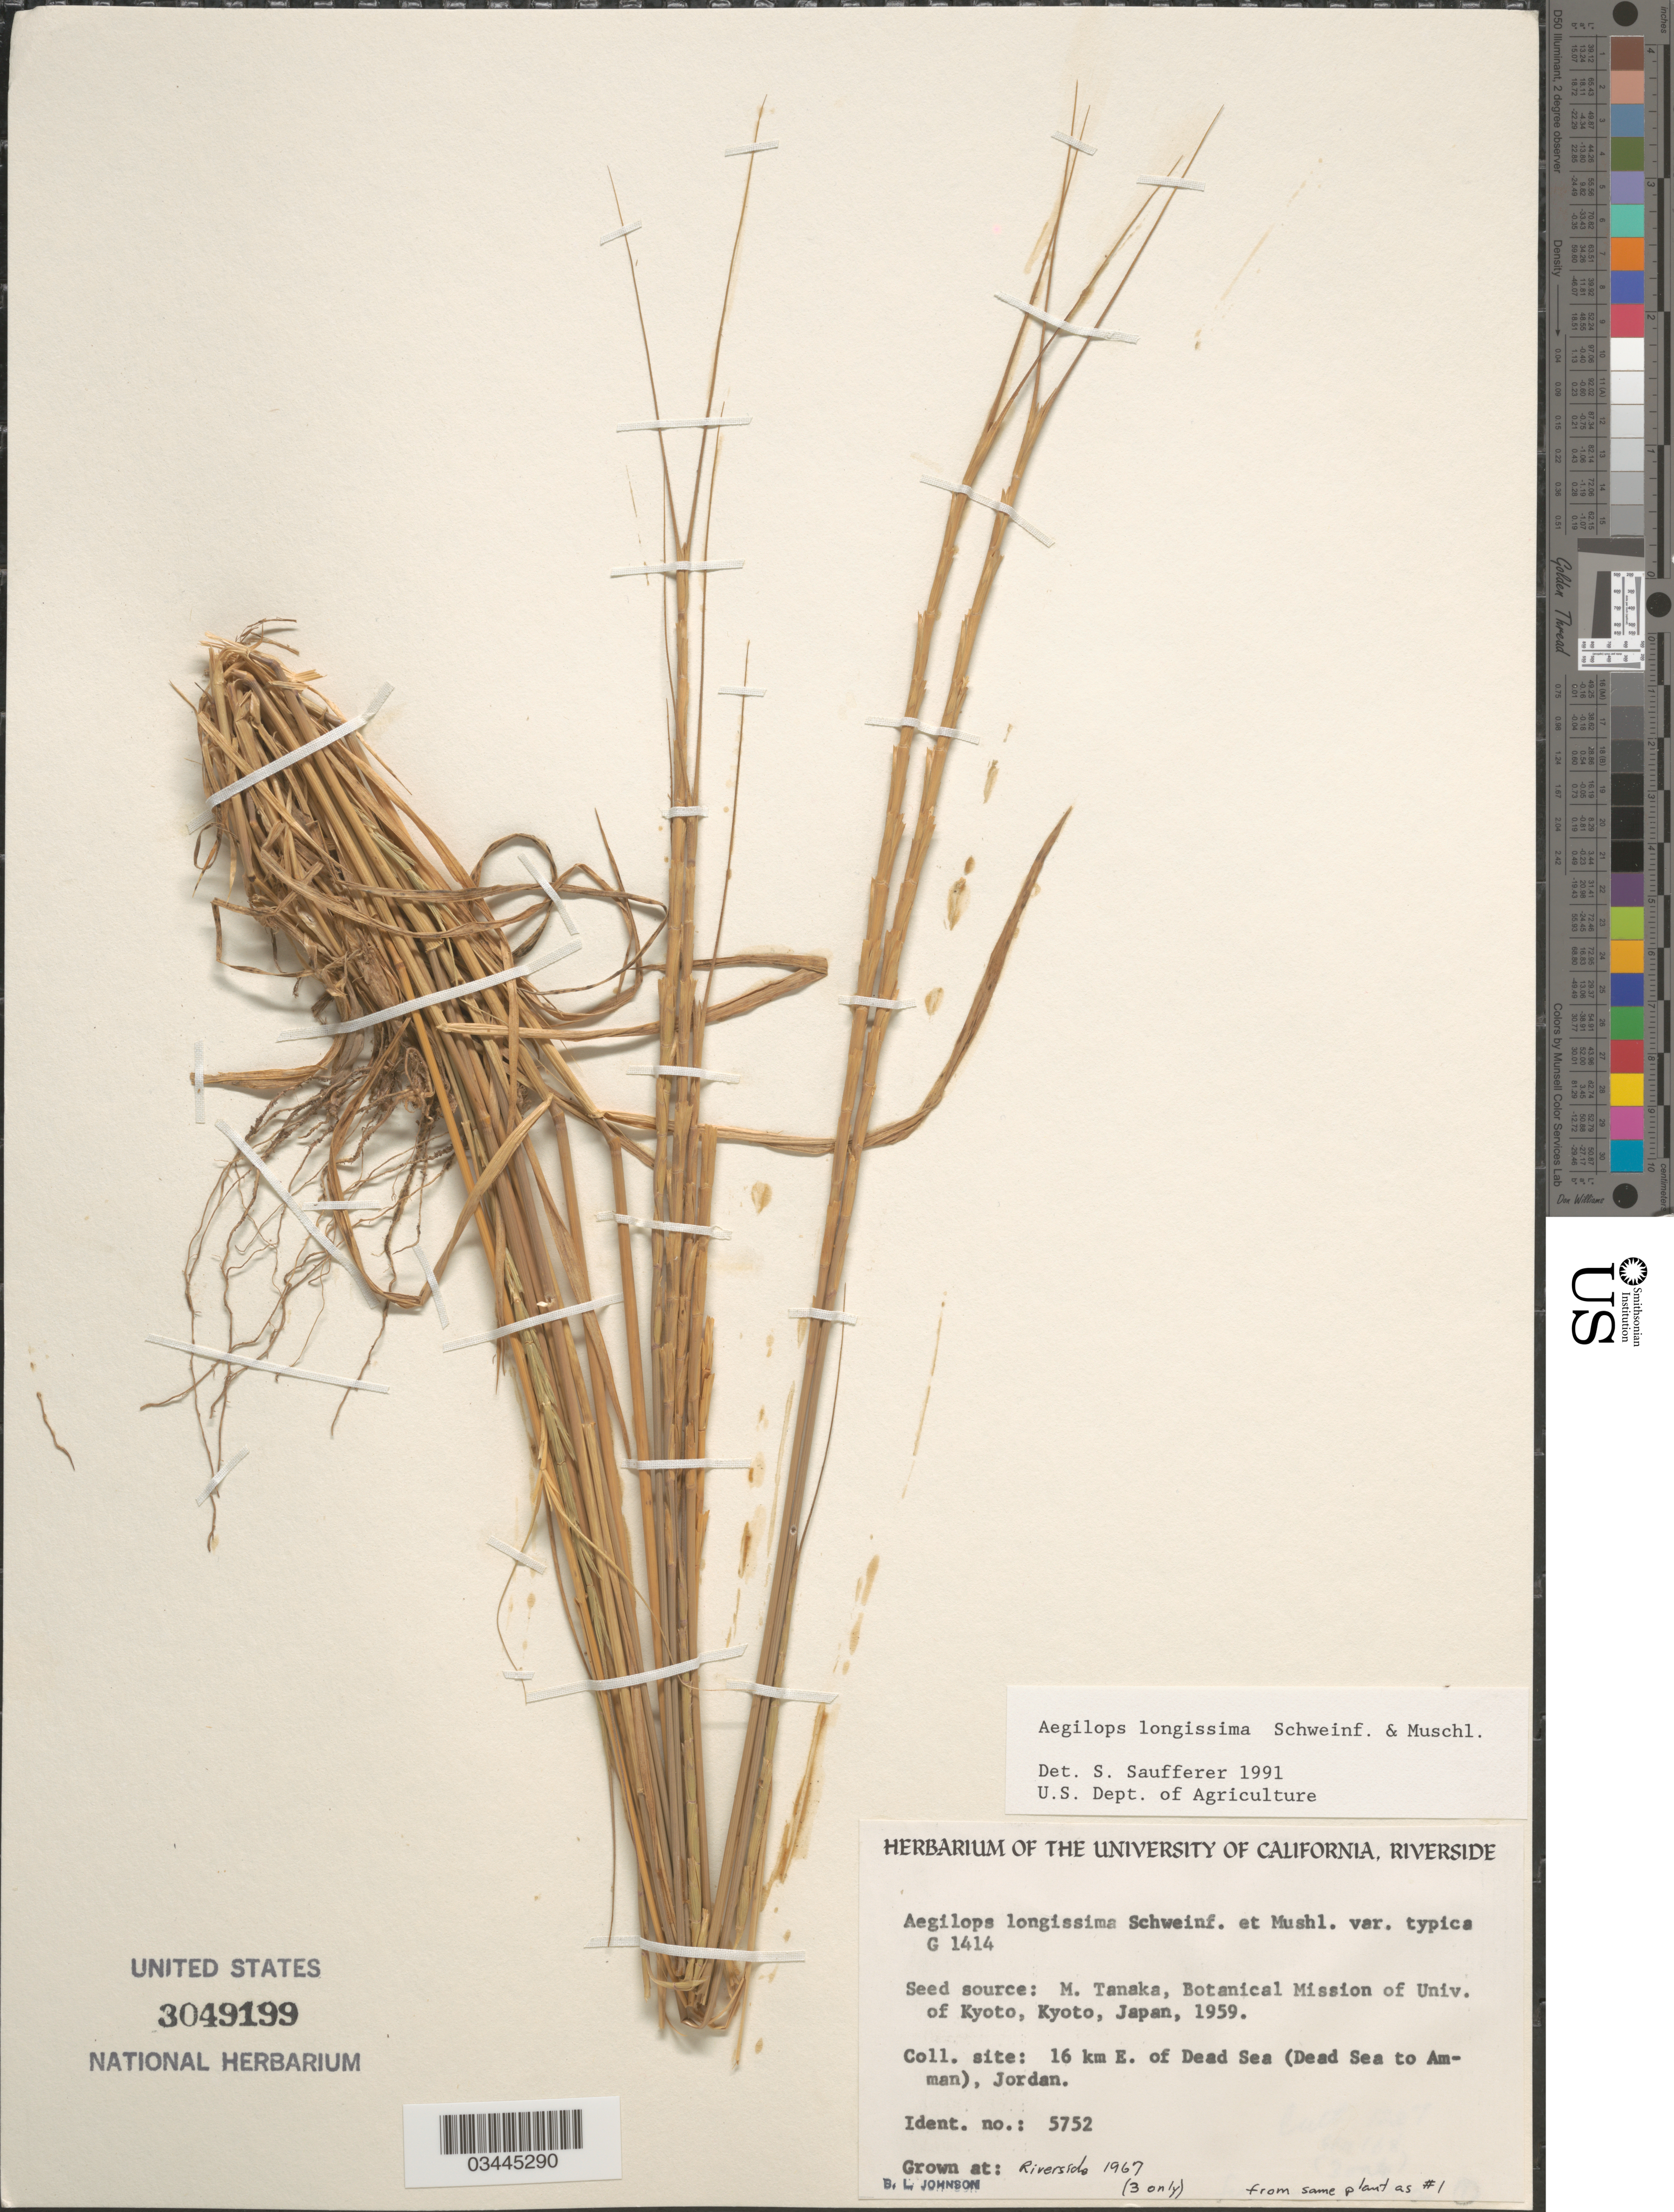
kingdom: Plantae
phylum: Tracheophyta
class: Liliopsida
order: Poales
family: Poaceae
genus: Aegilops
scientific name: Aegilops longissima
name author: Schweinf. & Muschl.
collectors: B. Johnson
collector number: G1414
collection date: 1967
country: United States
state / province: California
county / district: Riverside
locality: Riverside.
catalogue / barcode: US 3049199